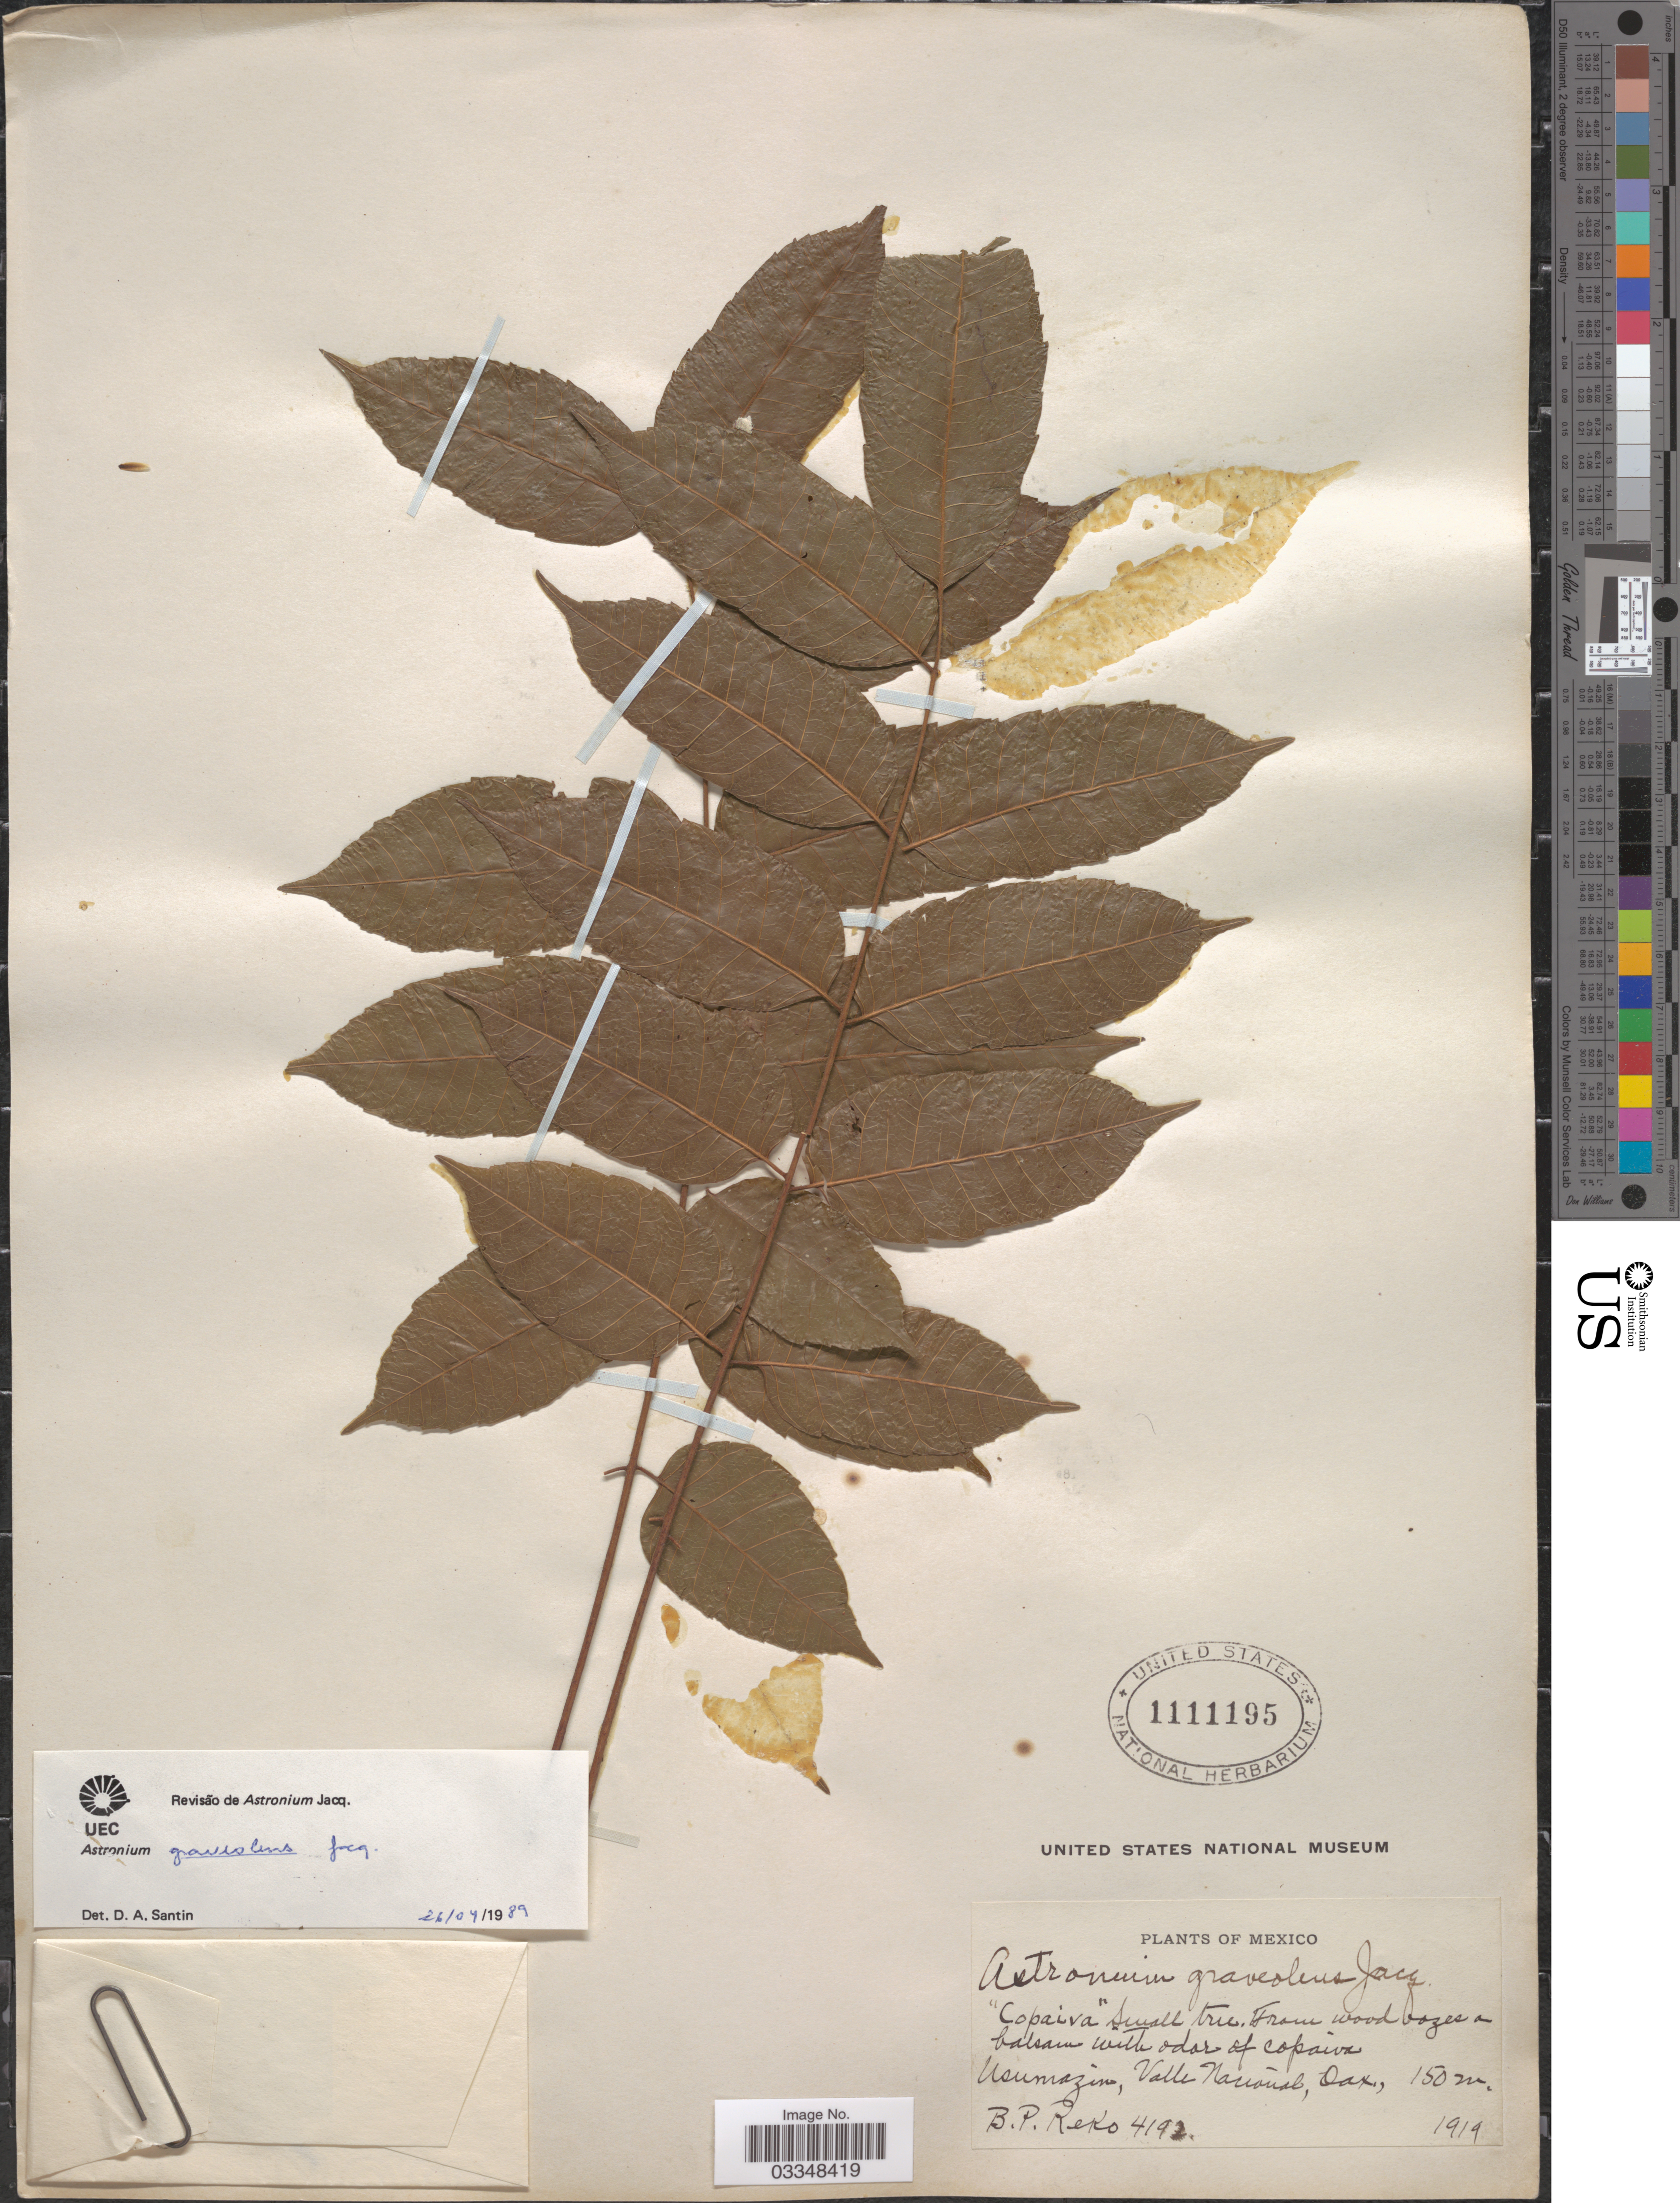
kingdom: Plantae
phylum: Tracheophyta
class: Magnoliopsida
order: Sapindales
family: Anacardiaceae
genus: Astronium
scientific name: Astronium graveolens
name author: Jacq.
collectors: B. P. Reko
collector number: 4192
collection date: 1919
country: Mexico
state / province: Oaxaca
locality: Usumazin, Valle Nacíonal.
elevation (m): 150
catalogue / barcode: US 1111195